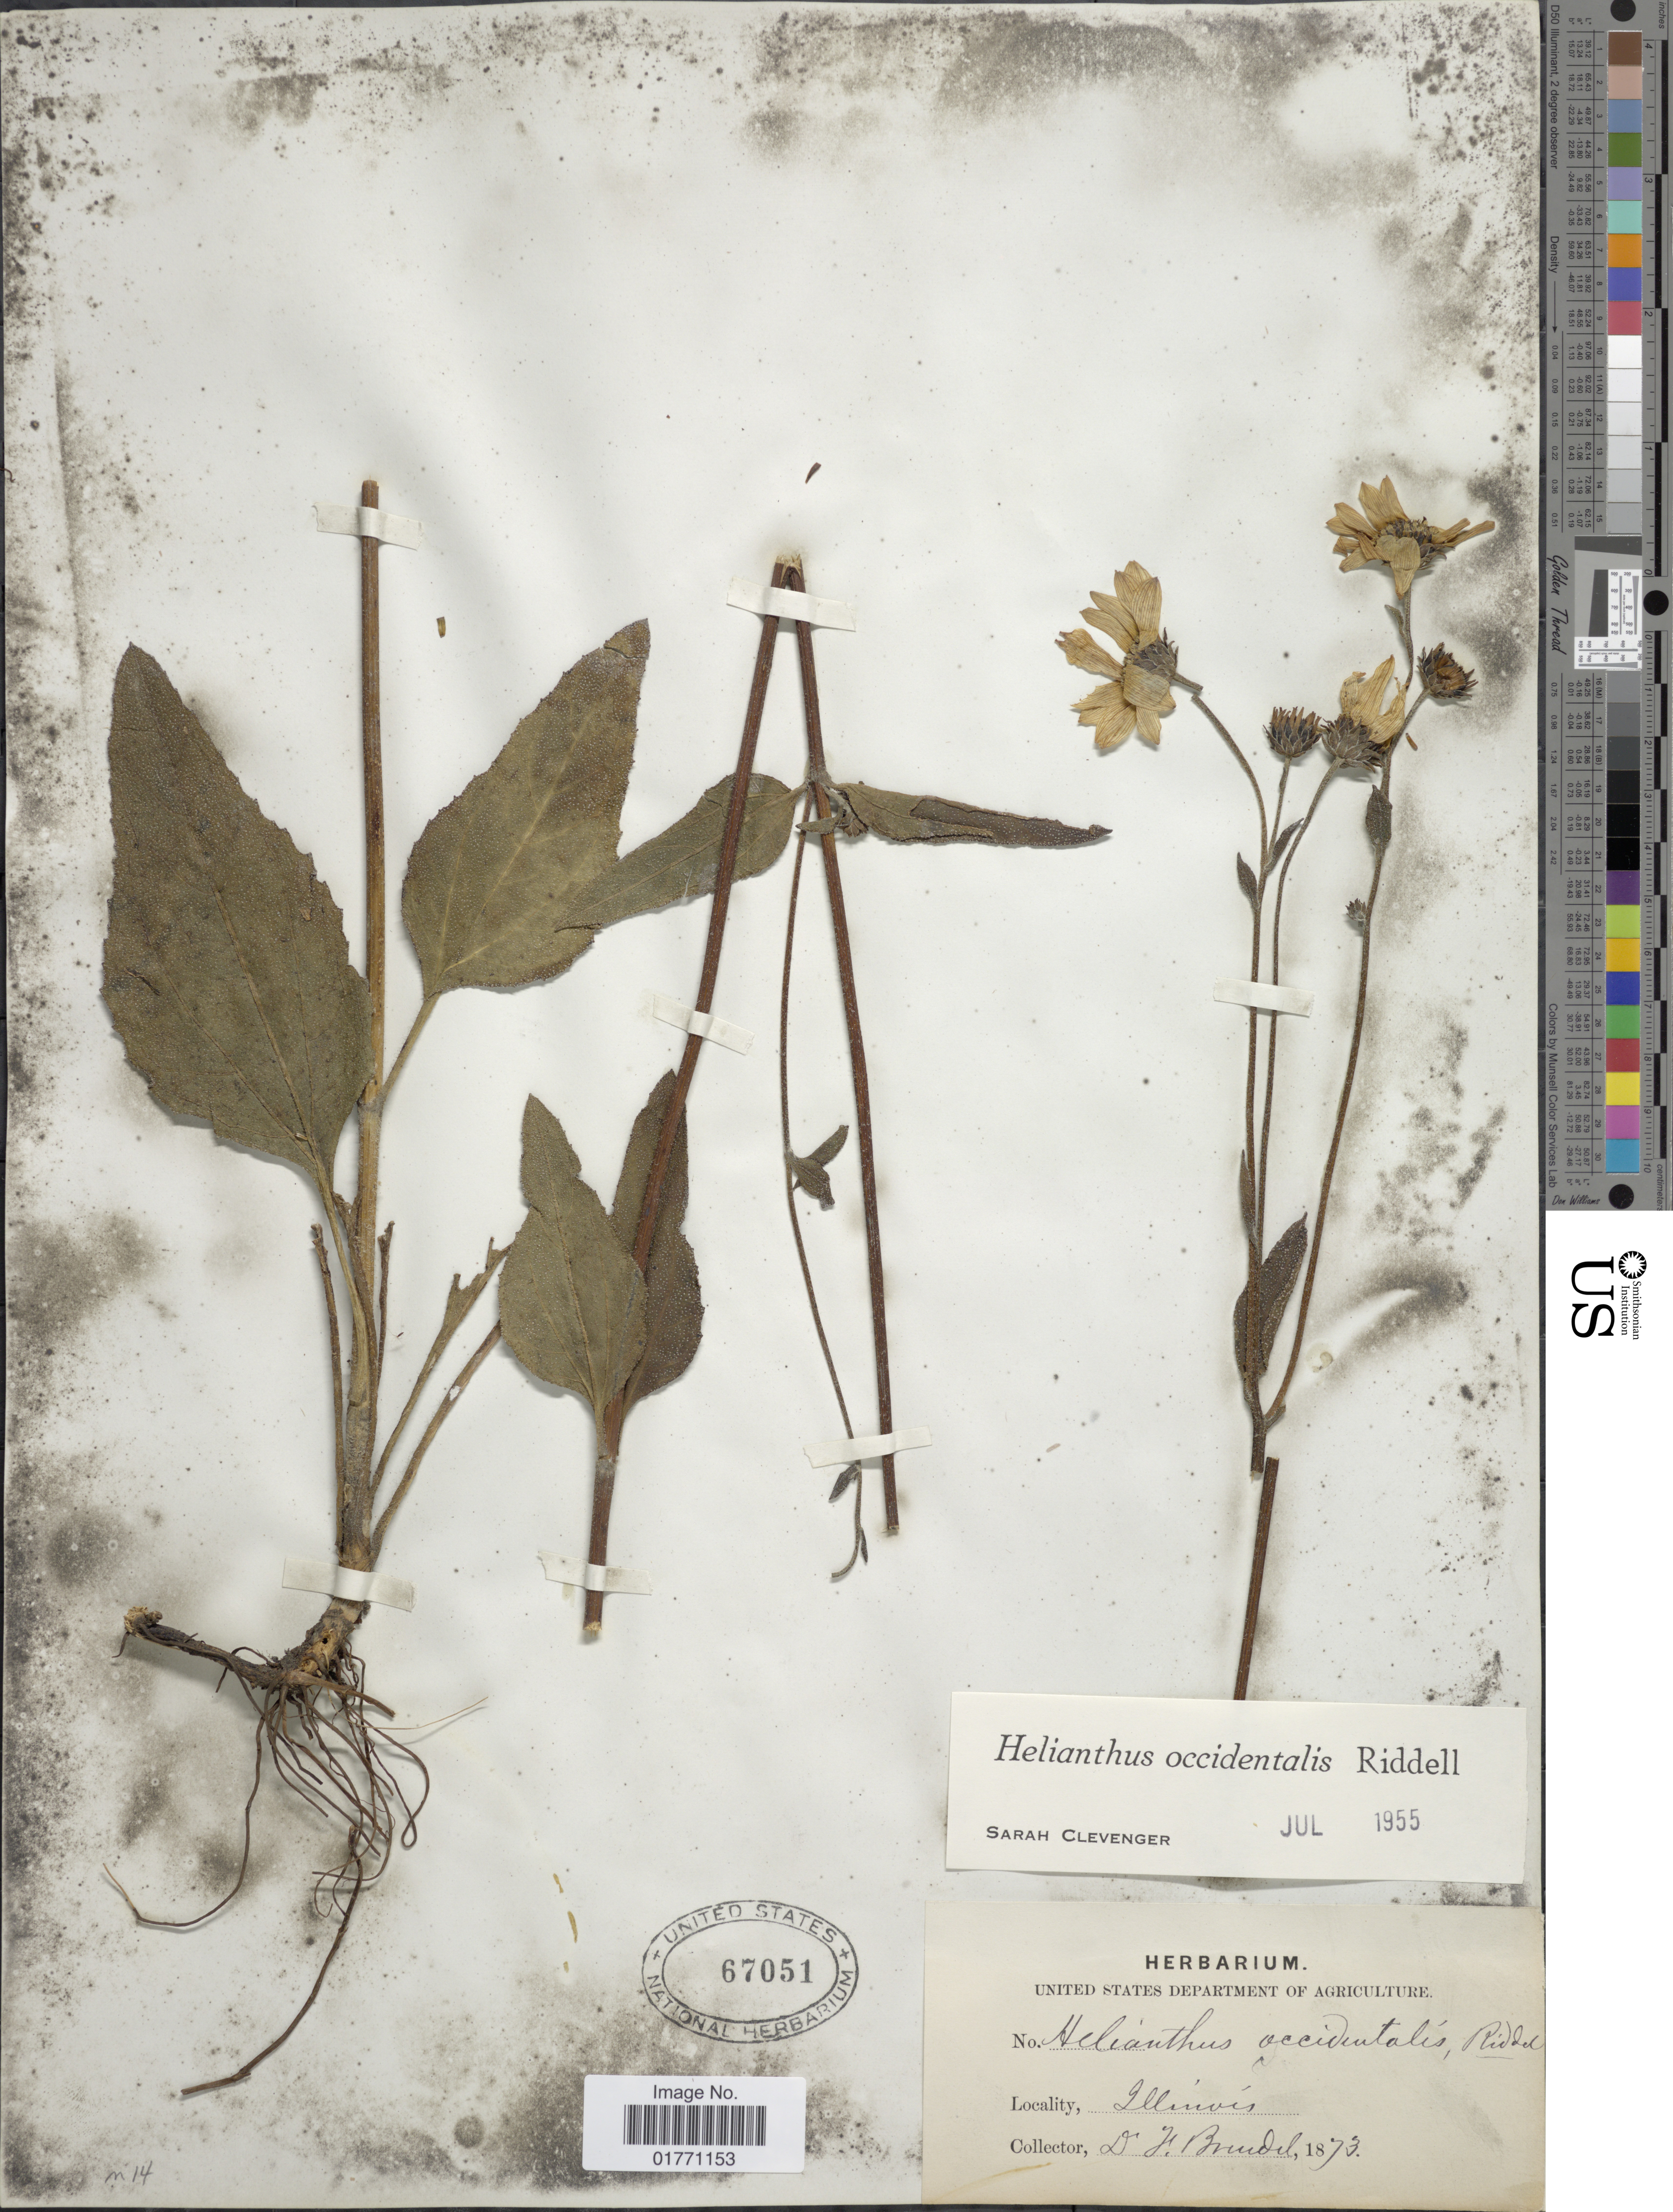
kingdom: Plantae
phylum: Tracheophyta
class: Magnoliopsida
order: Asterales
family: Asteraceae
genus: Helianthus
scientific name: Helianthus occidentalis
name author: Riddell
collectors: F. Brendel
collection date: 1873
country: United States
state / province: Illinois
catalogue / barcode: US 67051